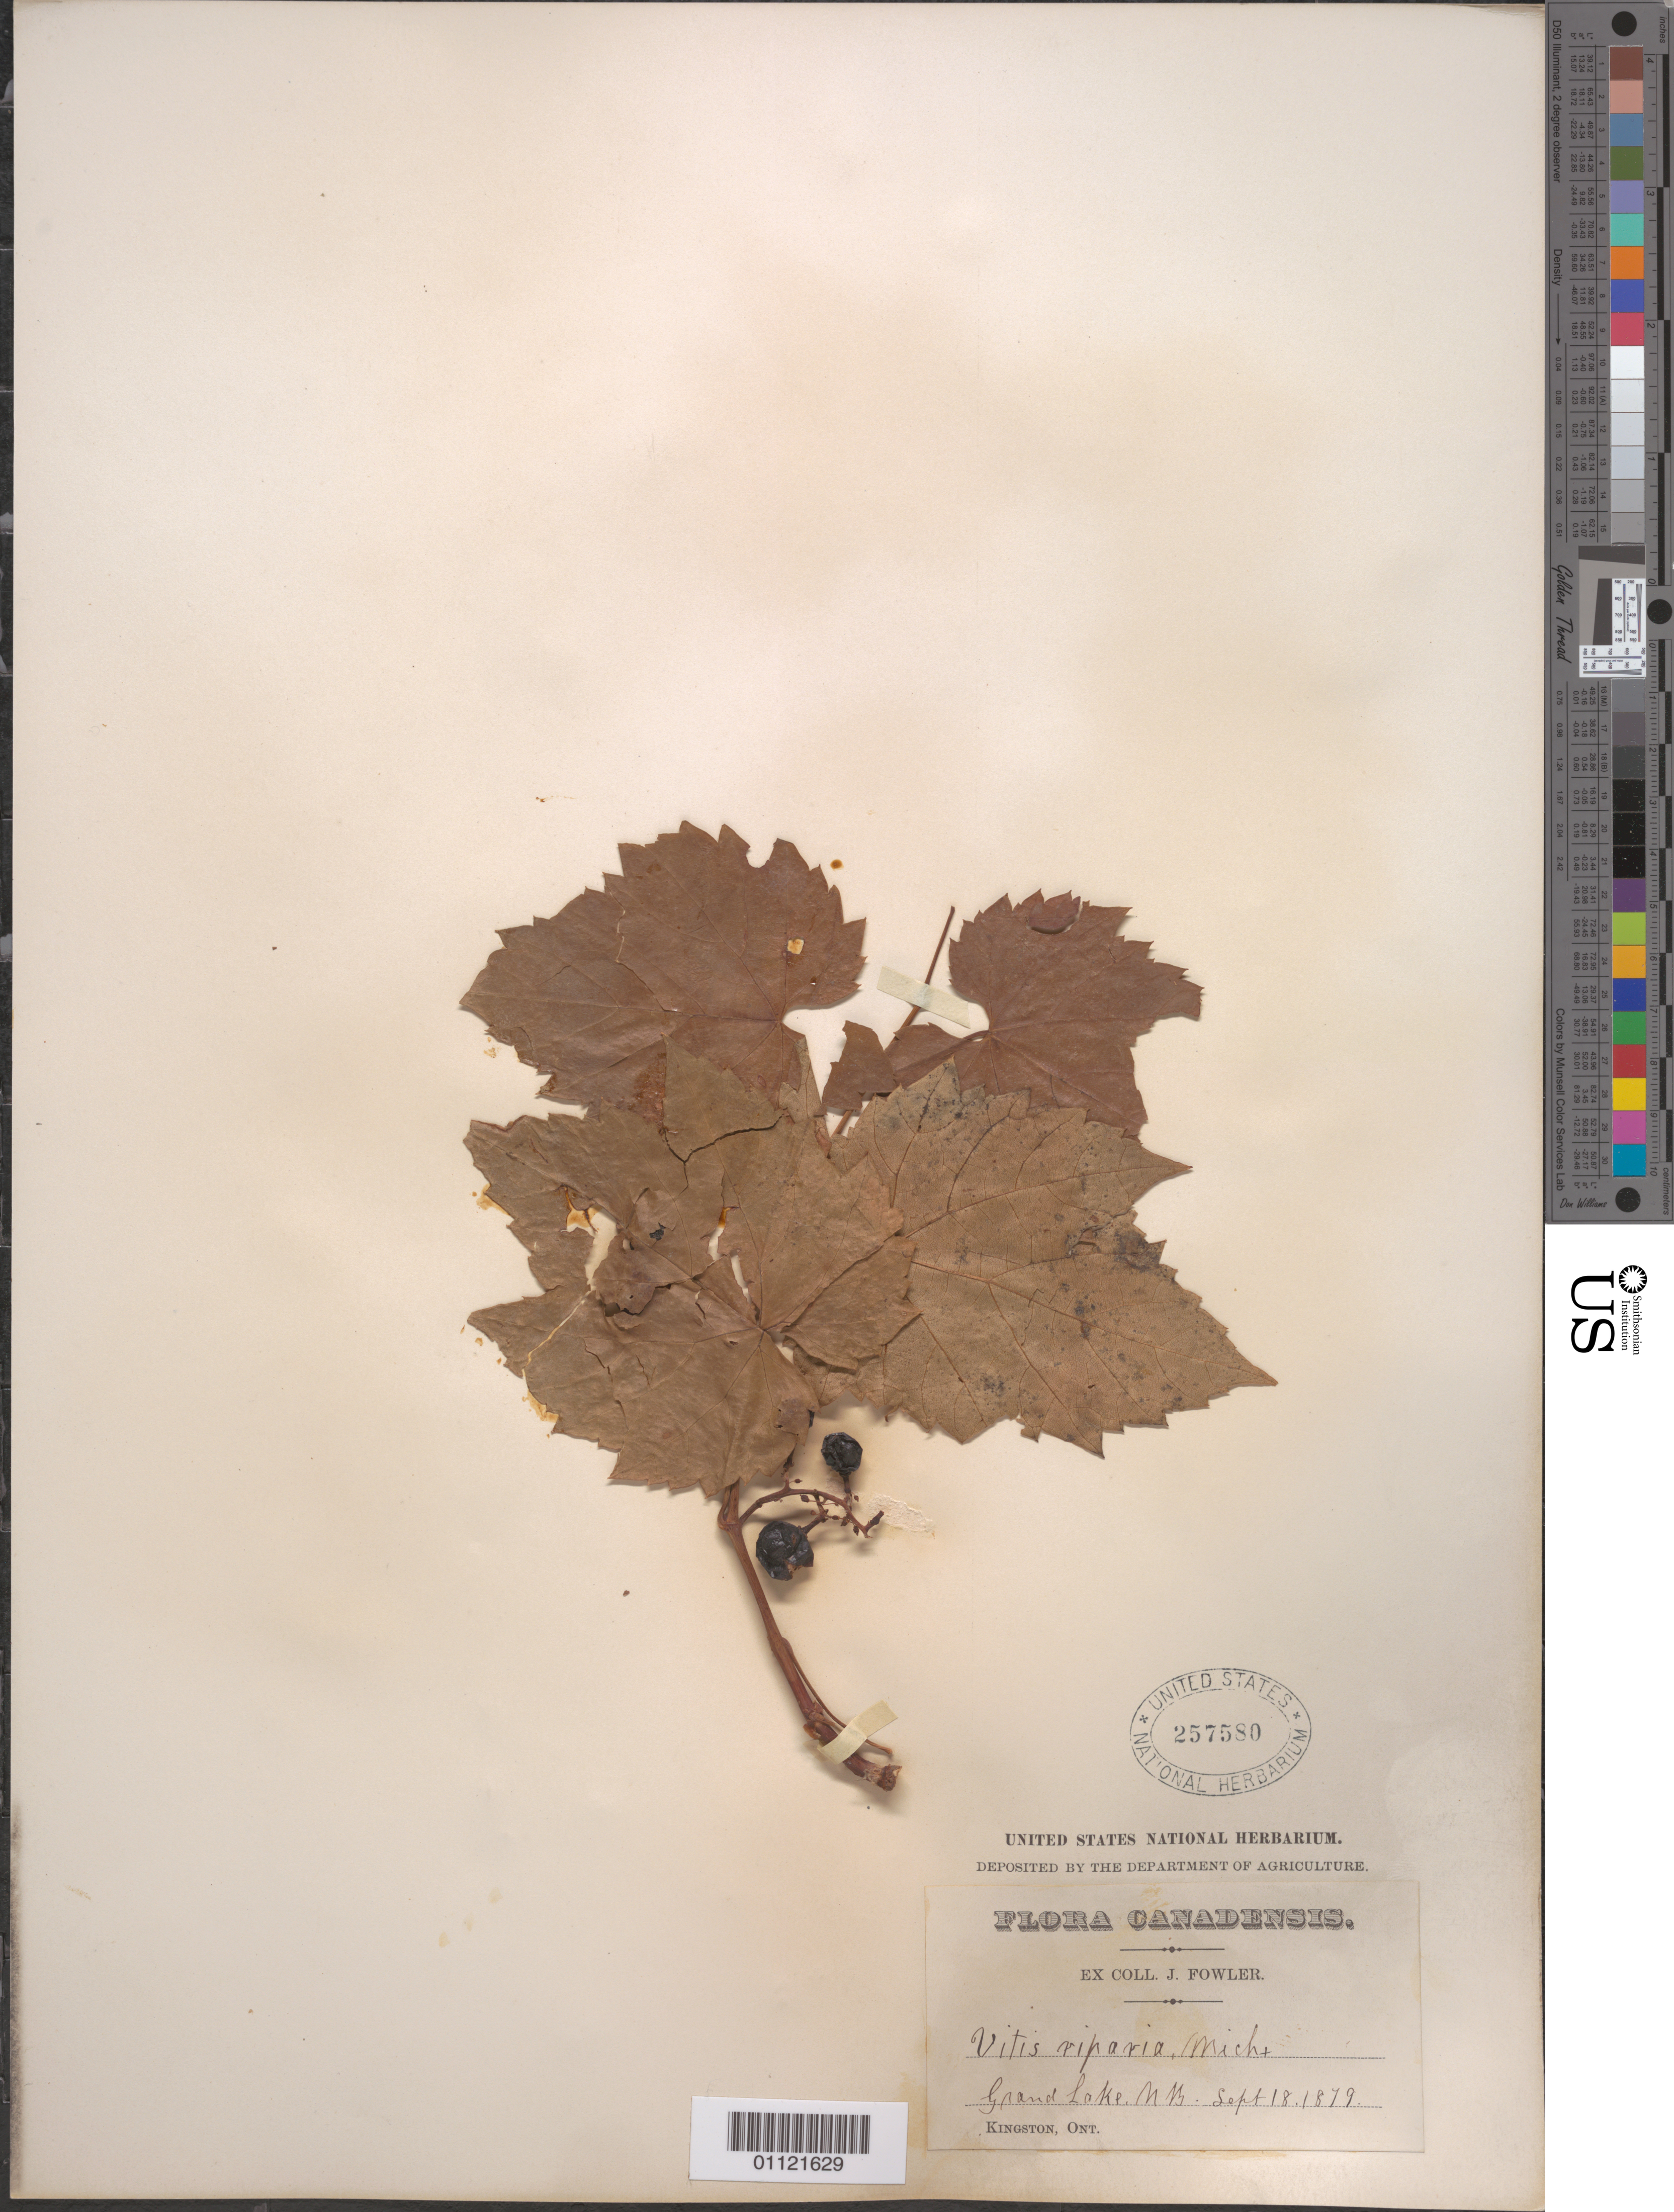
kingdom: Plantae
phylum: Tracheophyta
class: Magnoliopsida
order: Vitales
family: Vitaceae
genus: Vitis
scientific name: Vitis vulpina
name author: L.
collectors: J. P. Fowler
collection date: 1879-09-18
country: Canada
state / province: Ontario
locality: Grand Lake, Kingston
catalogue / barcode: US 257580